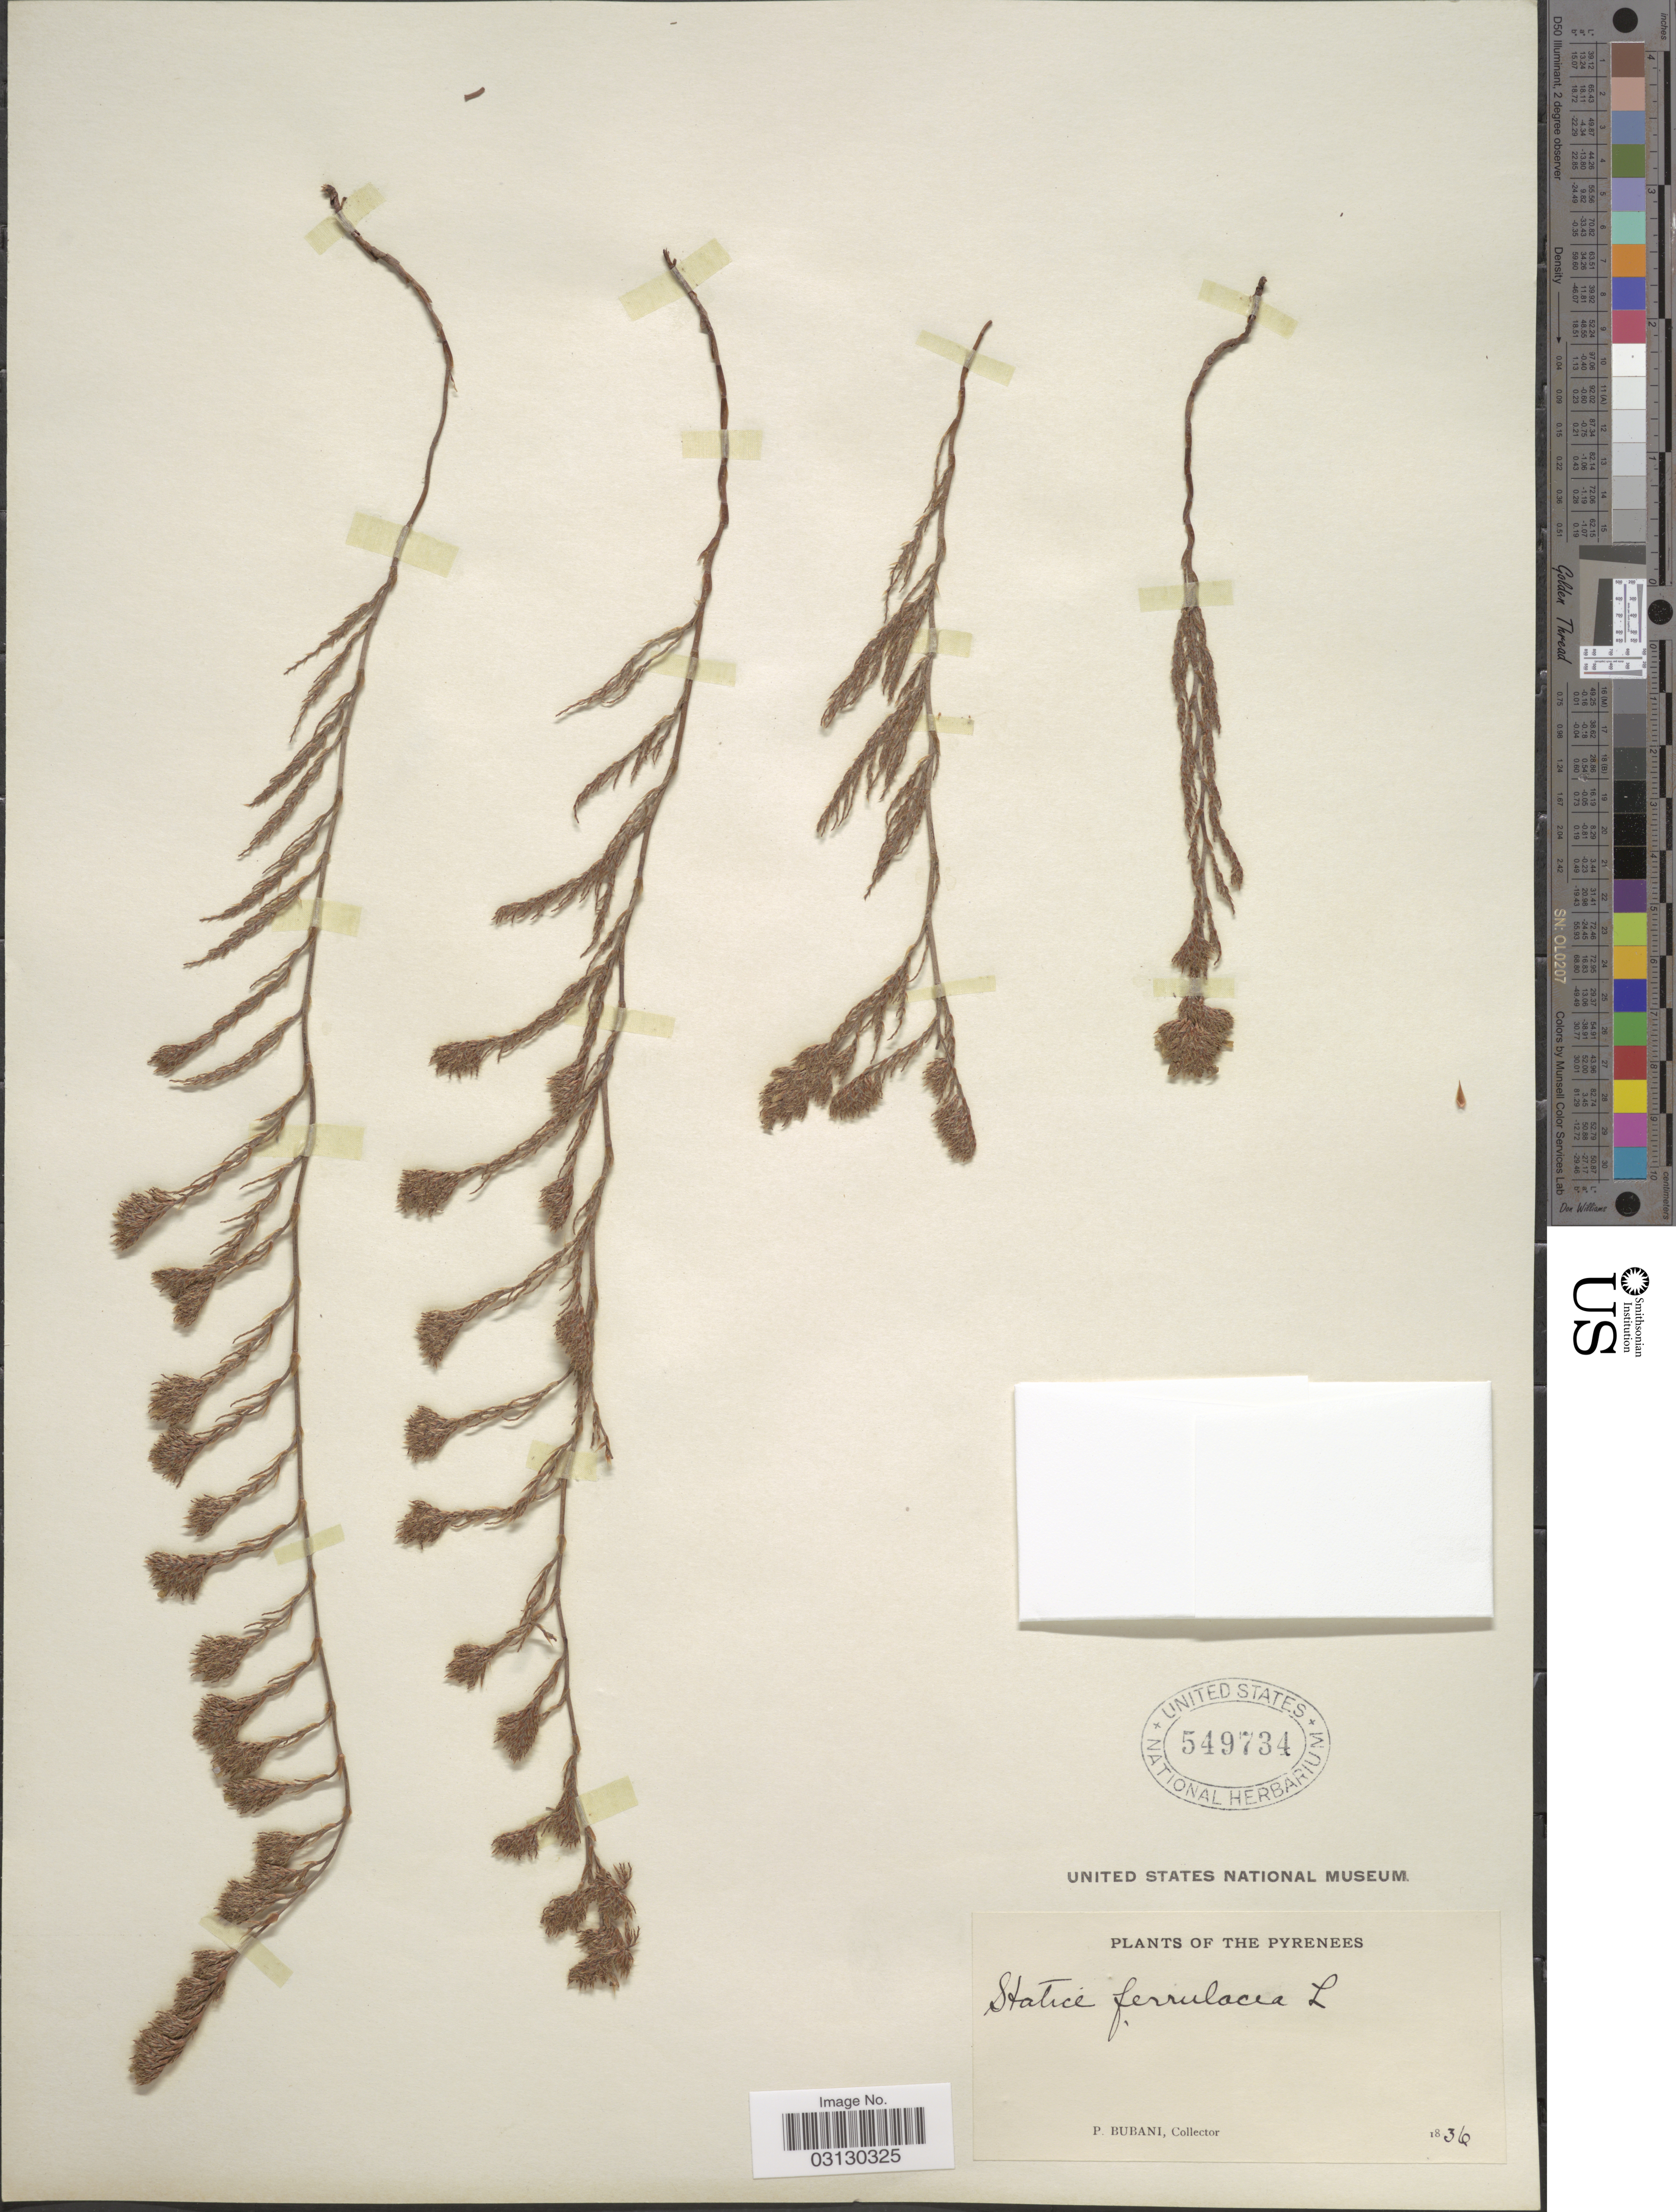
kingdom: Plantae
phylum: Tracheophyta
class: Magnoliopsida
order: Caryophyllales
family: Plumbaginaceae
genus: Myriolimon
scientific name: Myriolimon ferulaceum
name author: (L.) Lledó et al.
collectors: P. Bubani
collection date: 1836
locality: The Pyrenees.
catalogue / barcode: US 549734